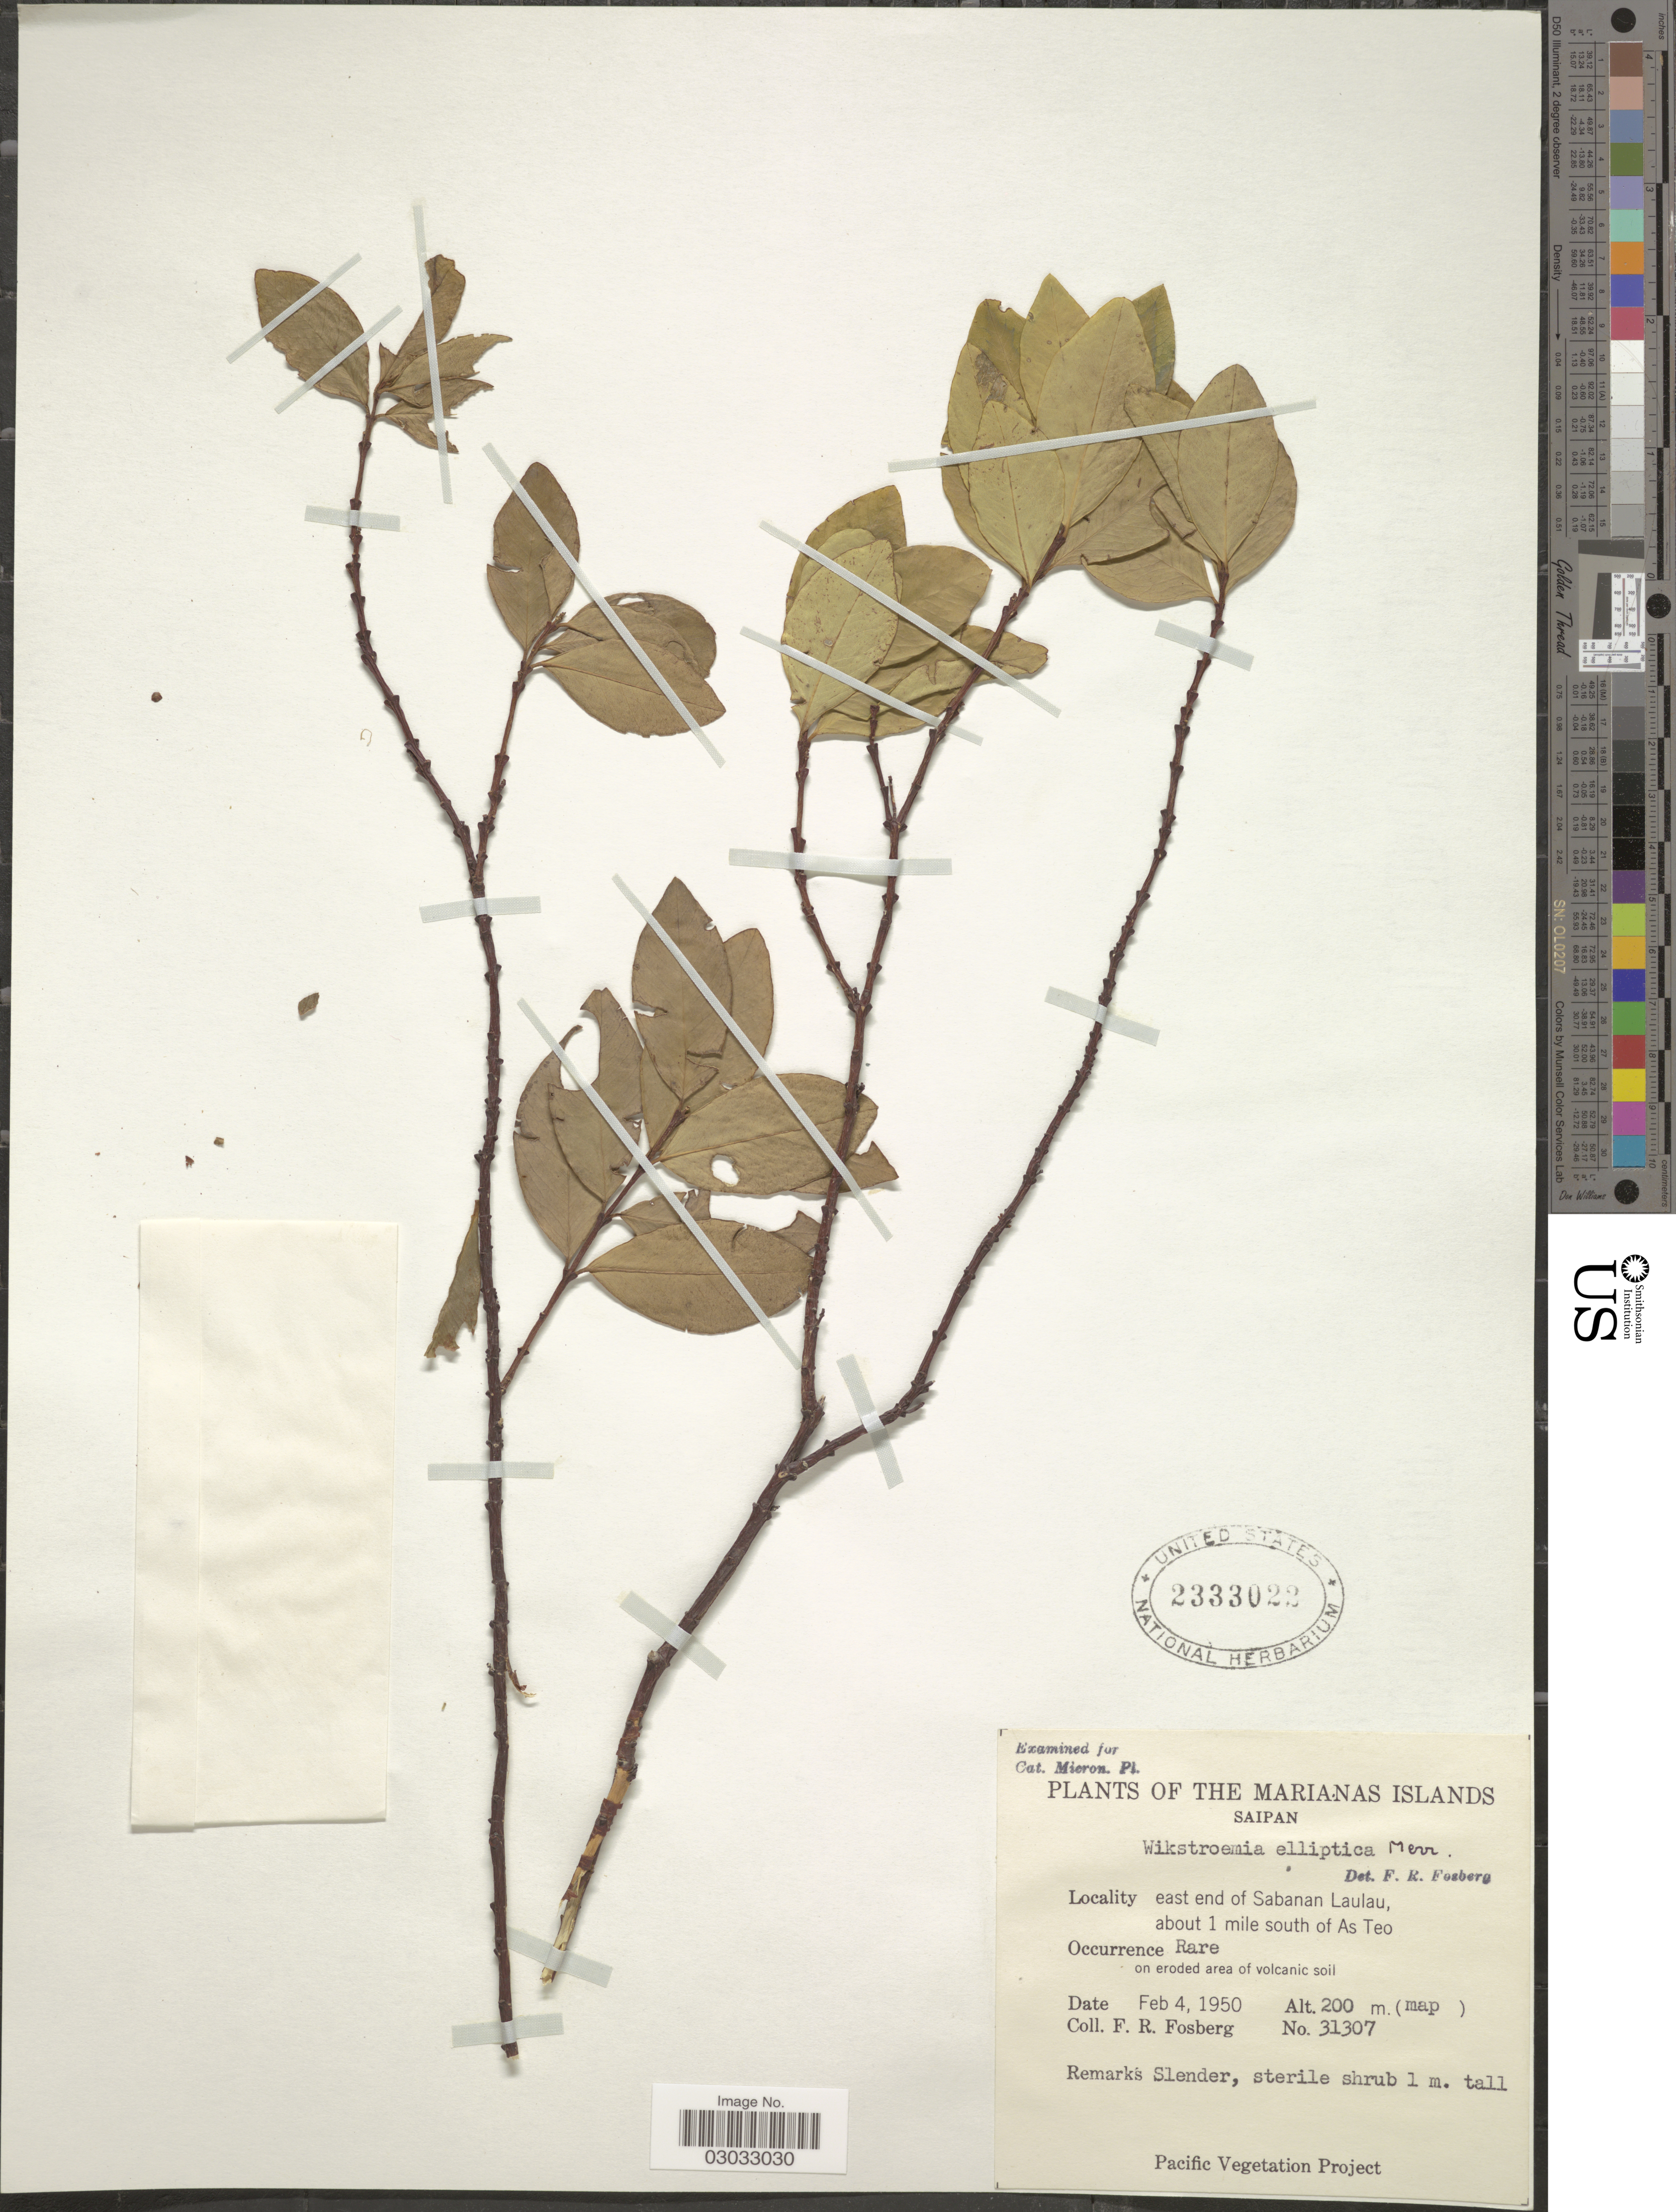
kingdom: Plantae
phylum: Tracheophyta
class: Magnoliopsida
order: Malvales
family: Thymelaeaceae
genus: Wikstroemia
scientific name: Wikstroemia elliptica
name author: Merr.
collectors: F. R. Fosberg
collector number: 31307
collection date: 1950-02-04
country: Northern Mariana Islands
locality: The Marianas Islands, Saipan, east end of Sabanan Laulau, about 1 mile south of As Teo.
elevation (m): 200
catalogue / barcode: US 2333022